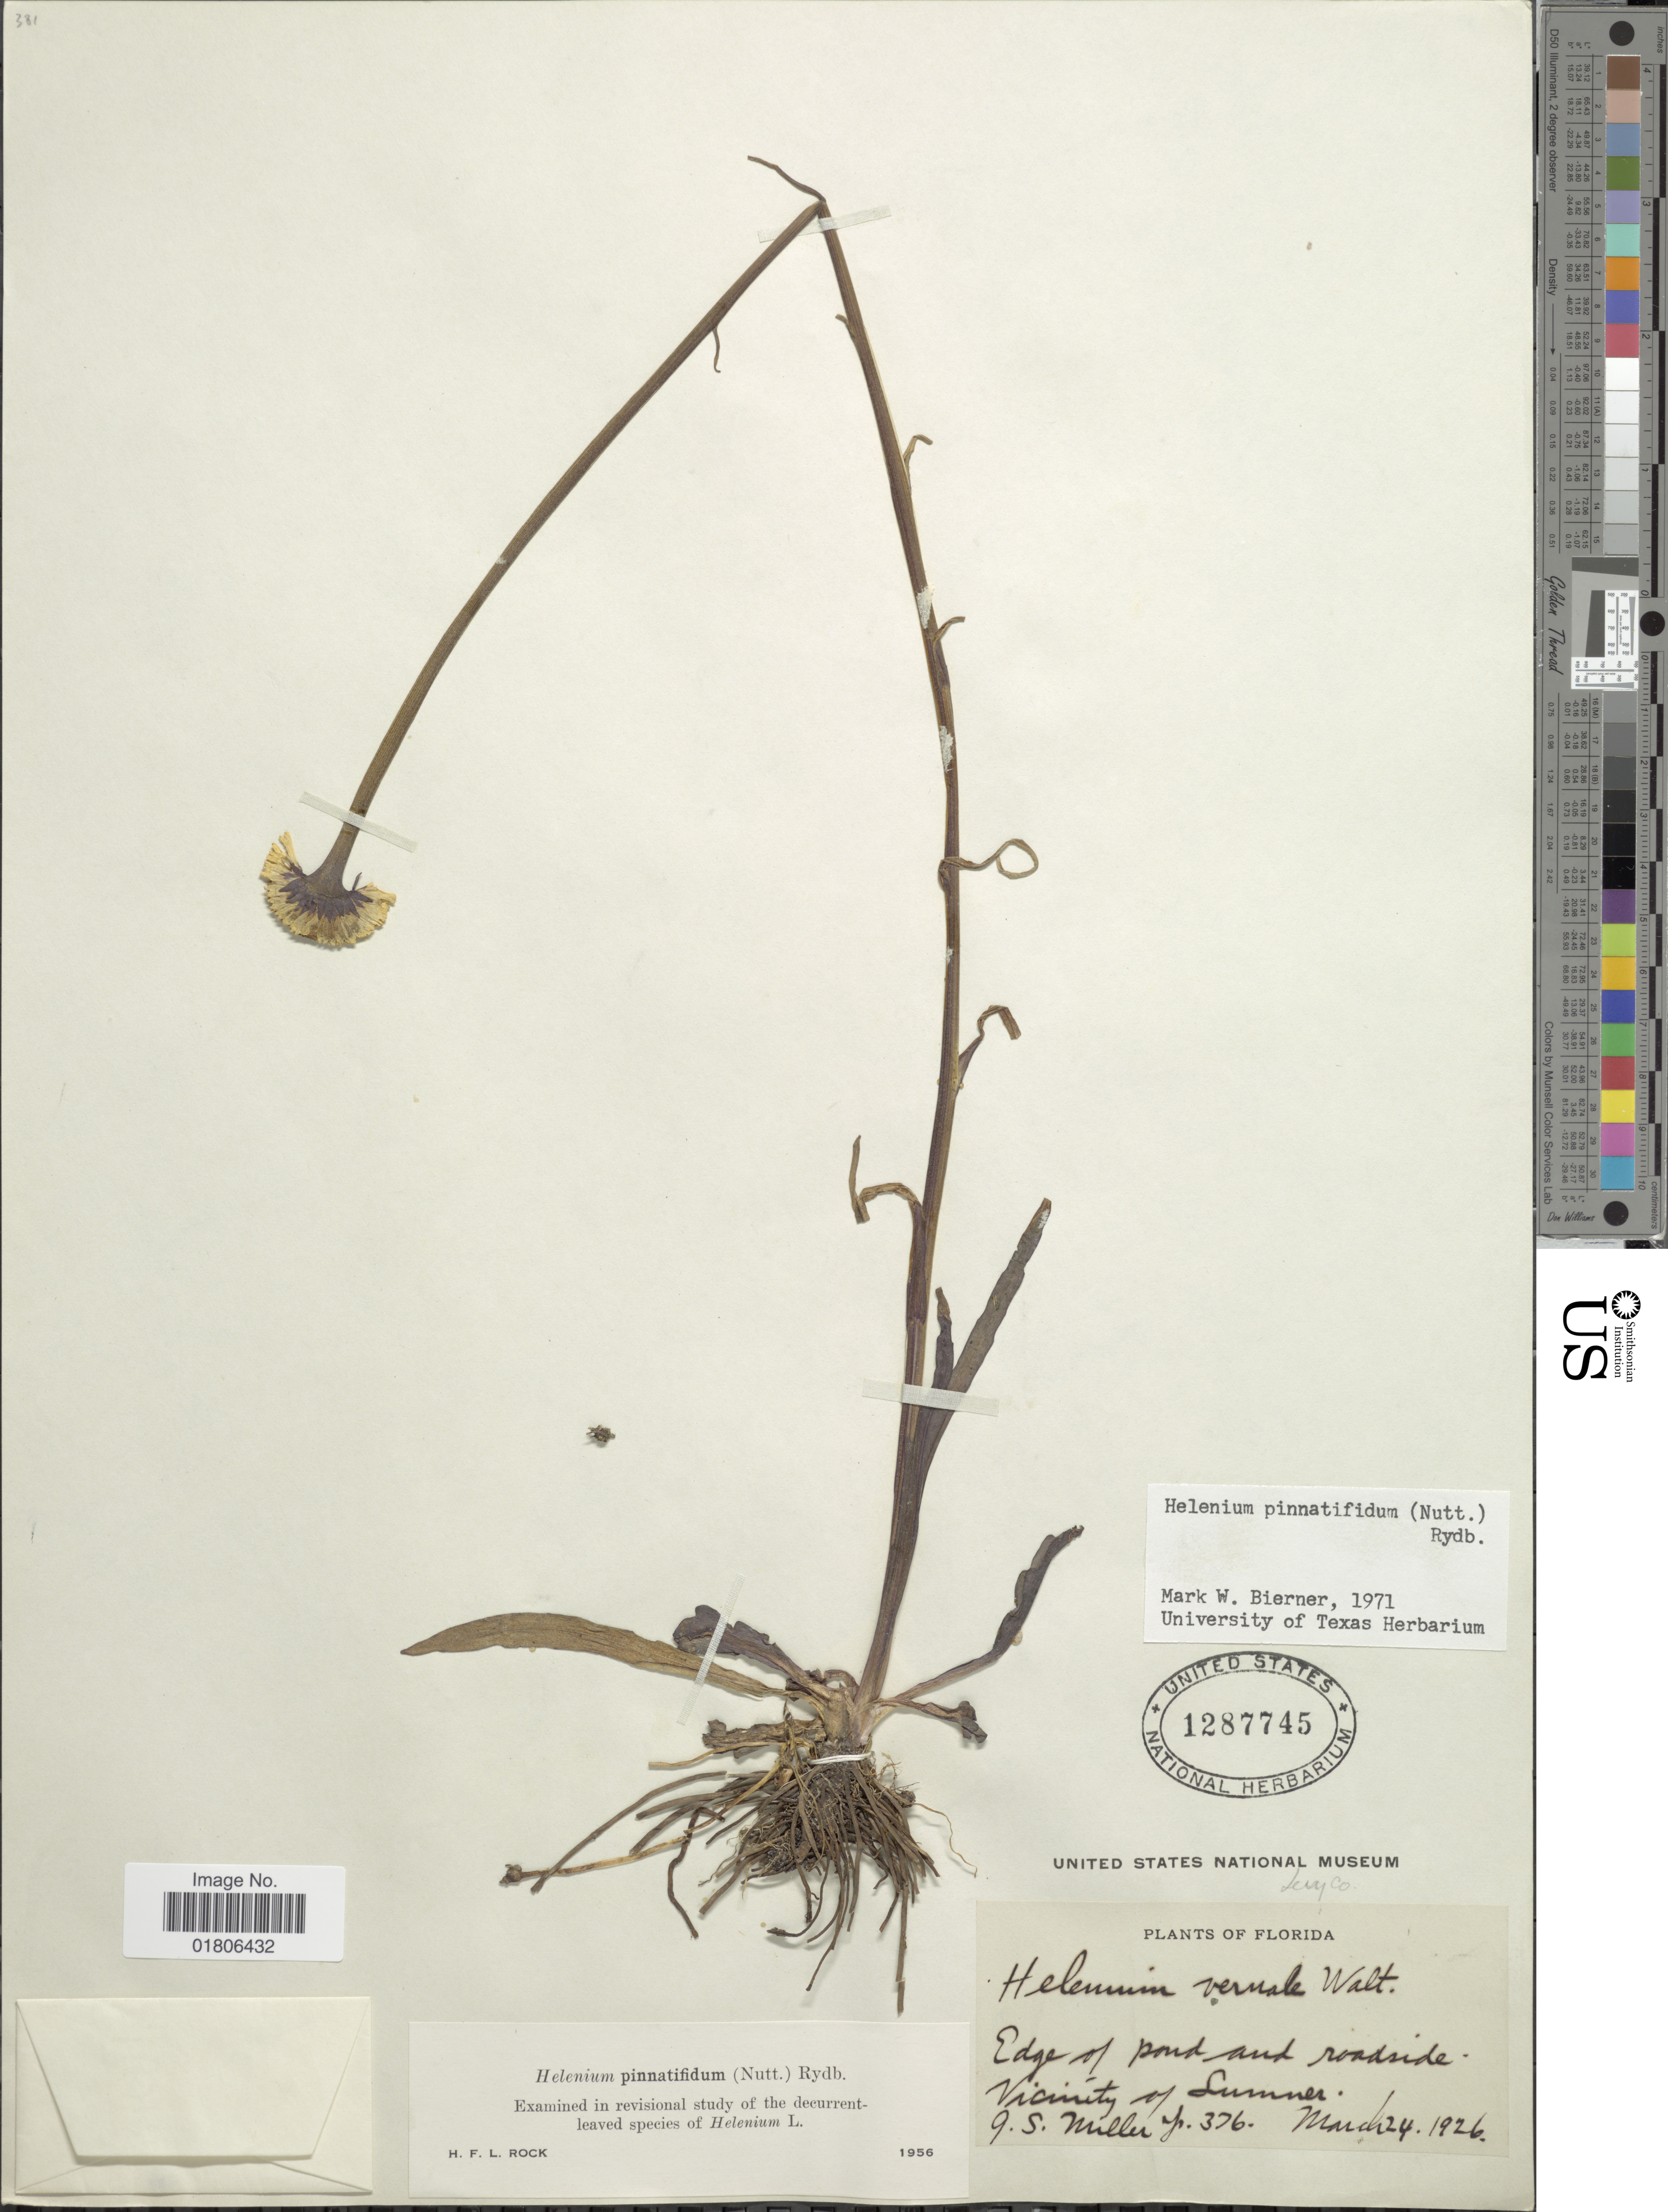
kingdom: Plantae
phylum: Tracheophyta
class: Magnoliopsida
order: Asterales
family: Asteraceae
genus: Helenium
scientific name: Helenium pinnatifidum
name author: (Schwein. ex Nutt.) Rydb.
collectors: G. S. Miller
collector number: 376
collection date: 1926-03-24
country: United States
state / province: Florida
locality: Edge of pond and roadside Vicinity of Summer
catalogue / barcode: US 1287745